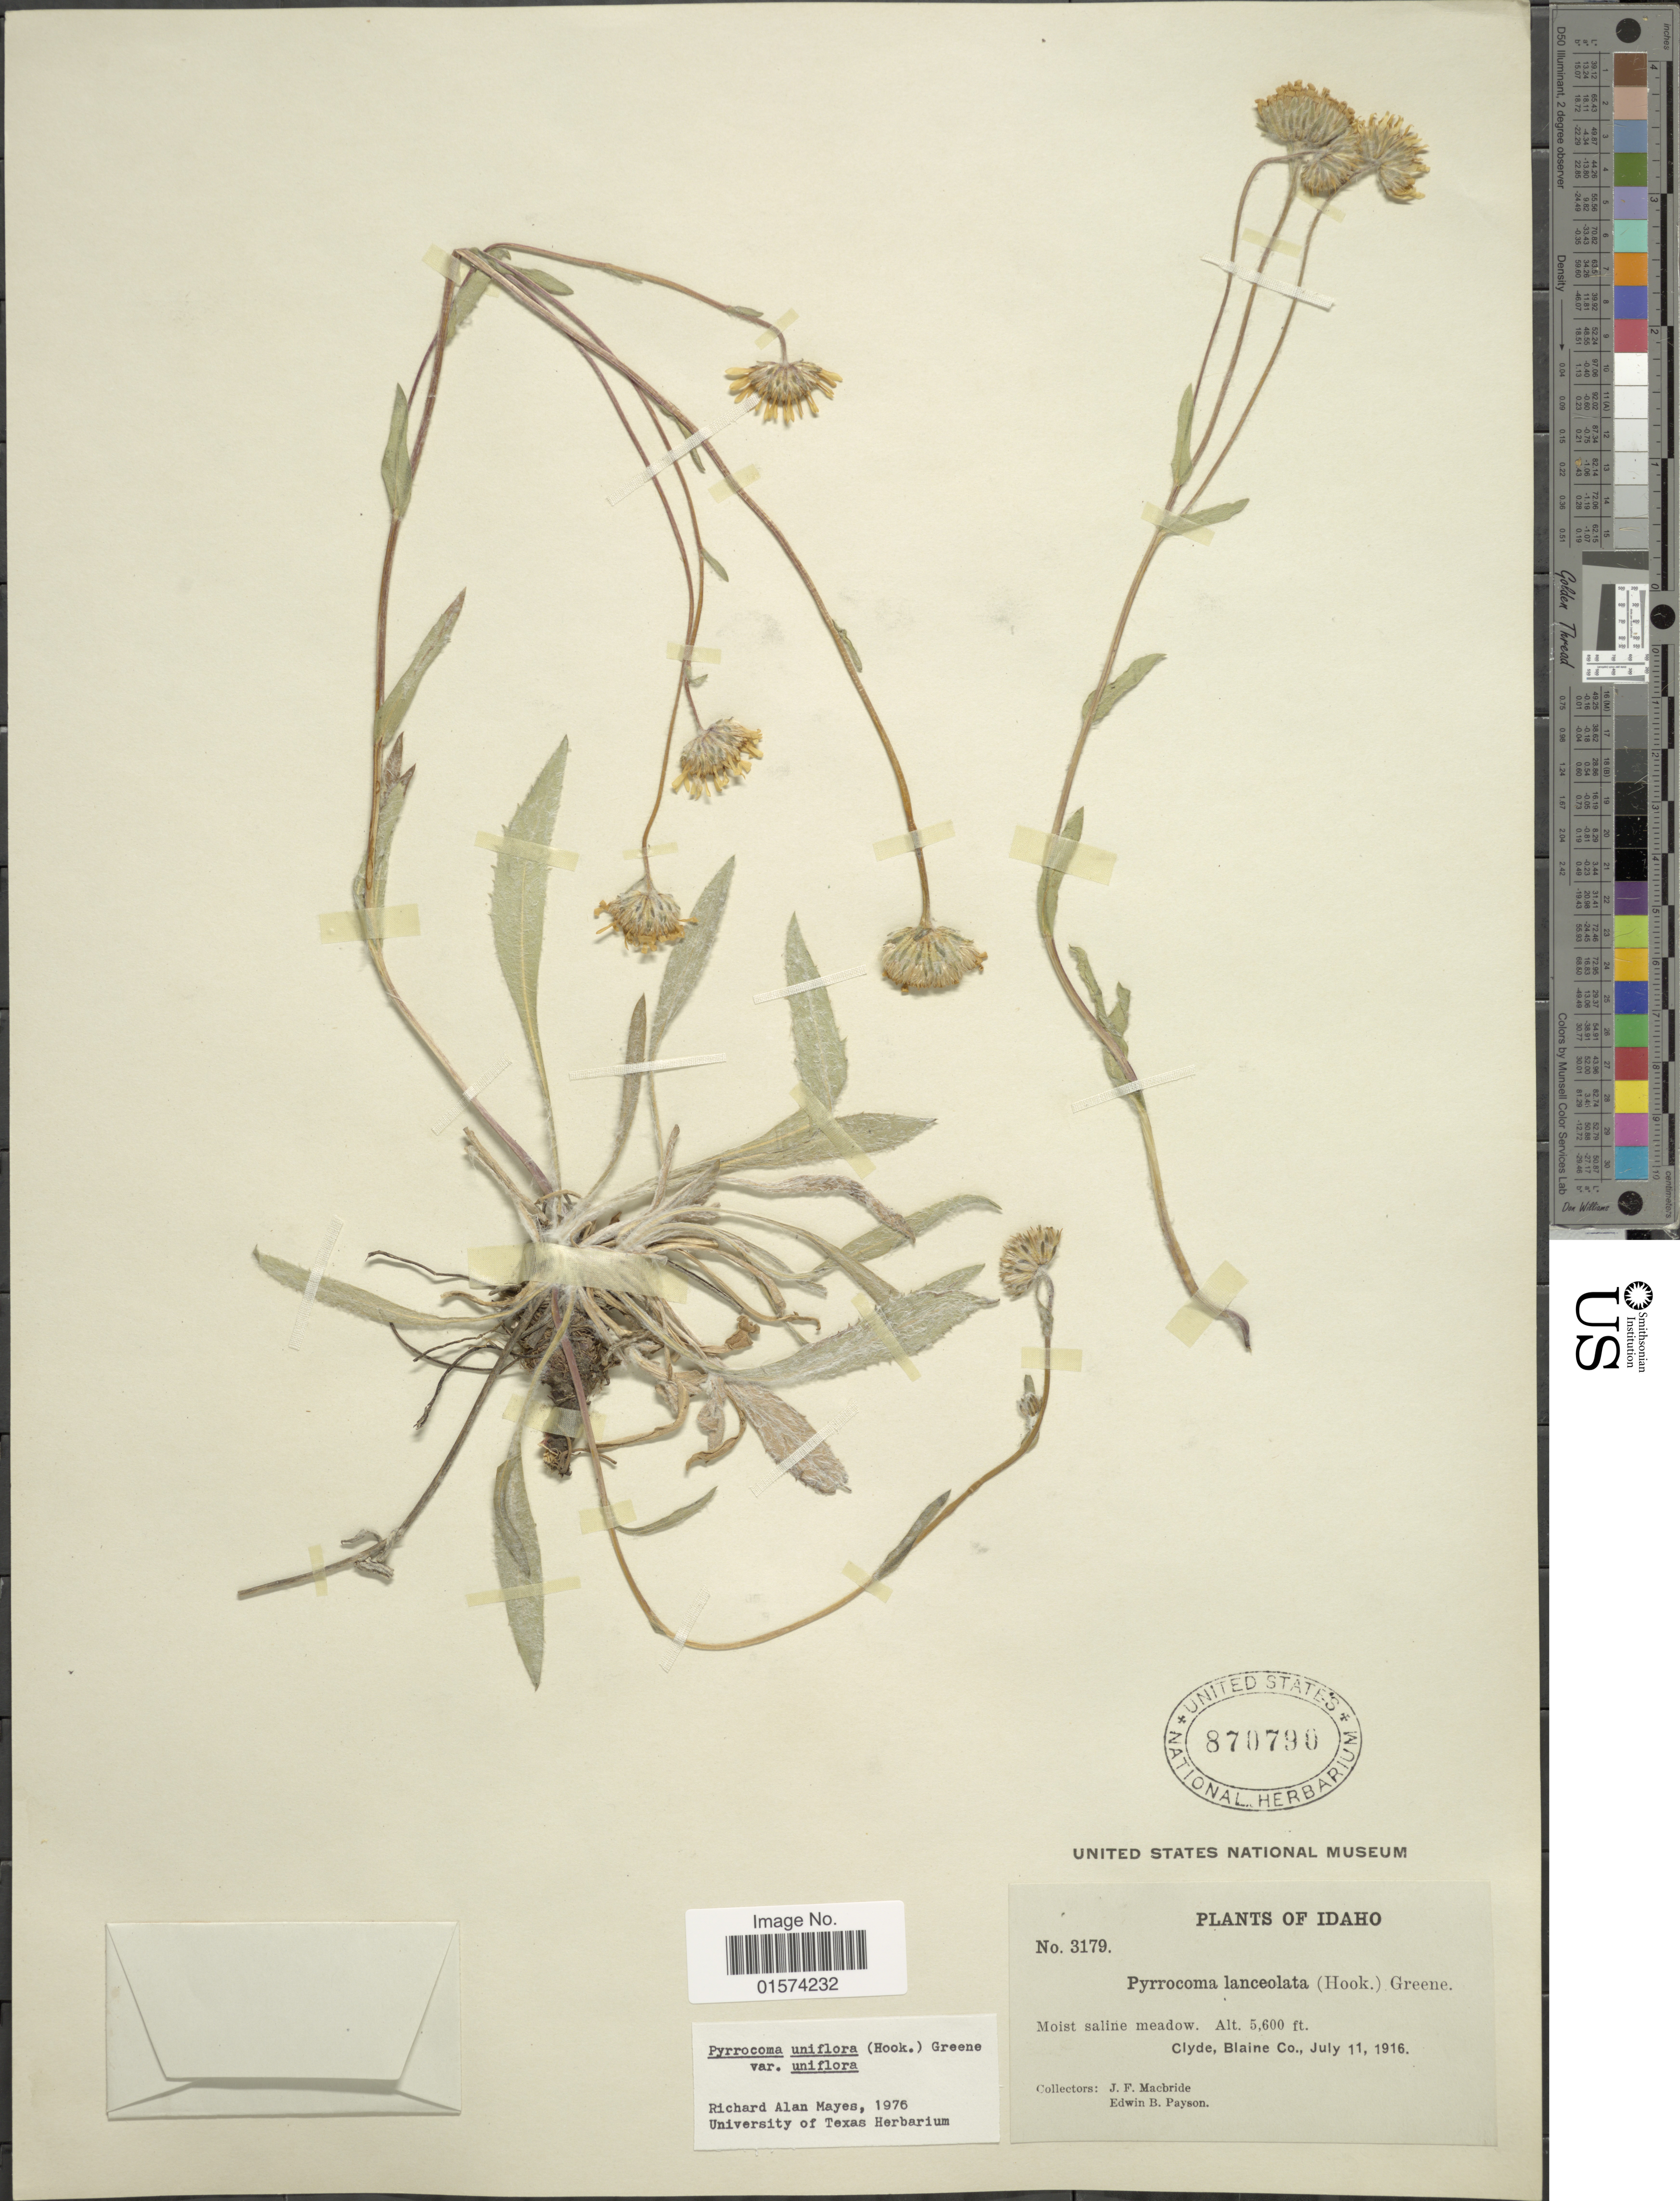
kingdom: Plantae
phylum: Tracheophyta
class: Magnoliopsida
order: Asterales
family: Asteraceae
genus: Pyrrocoma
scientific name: Pyrrocoma uniflora var. uniflora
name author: (Hook.) Greene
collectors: J. F. Macbride & E. B. Payson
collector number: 3179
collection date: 1916-07-11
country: United States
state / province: Idaho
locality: Moist Saline meadow, Clyde, Blaine Co.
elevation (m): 1707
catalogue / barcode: US 870790